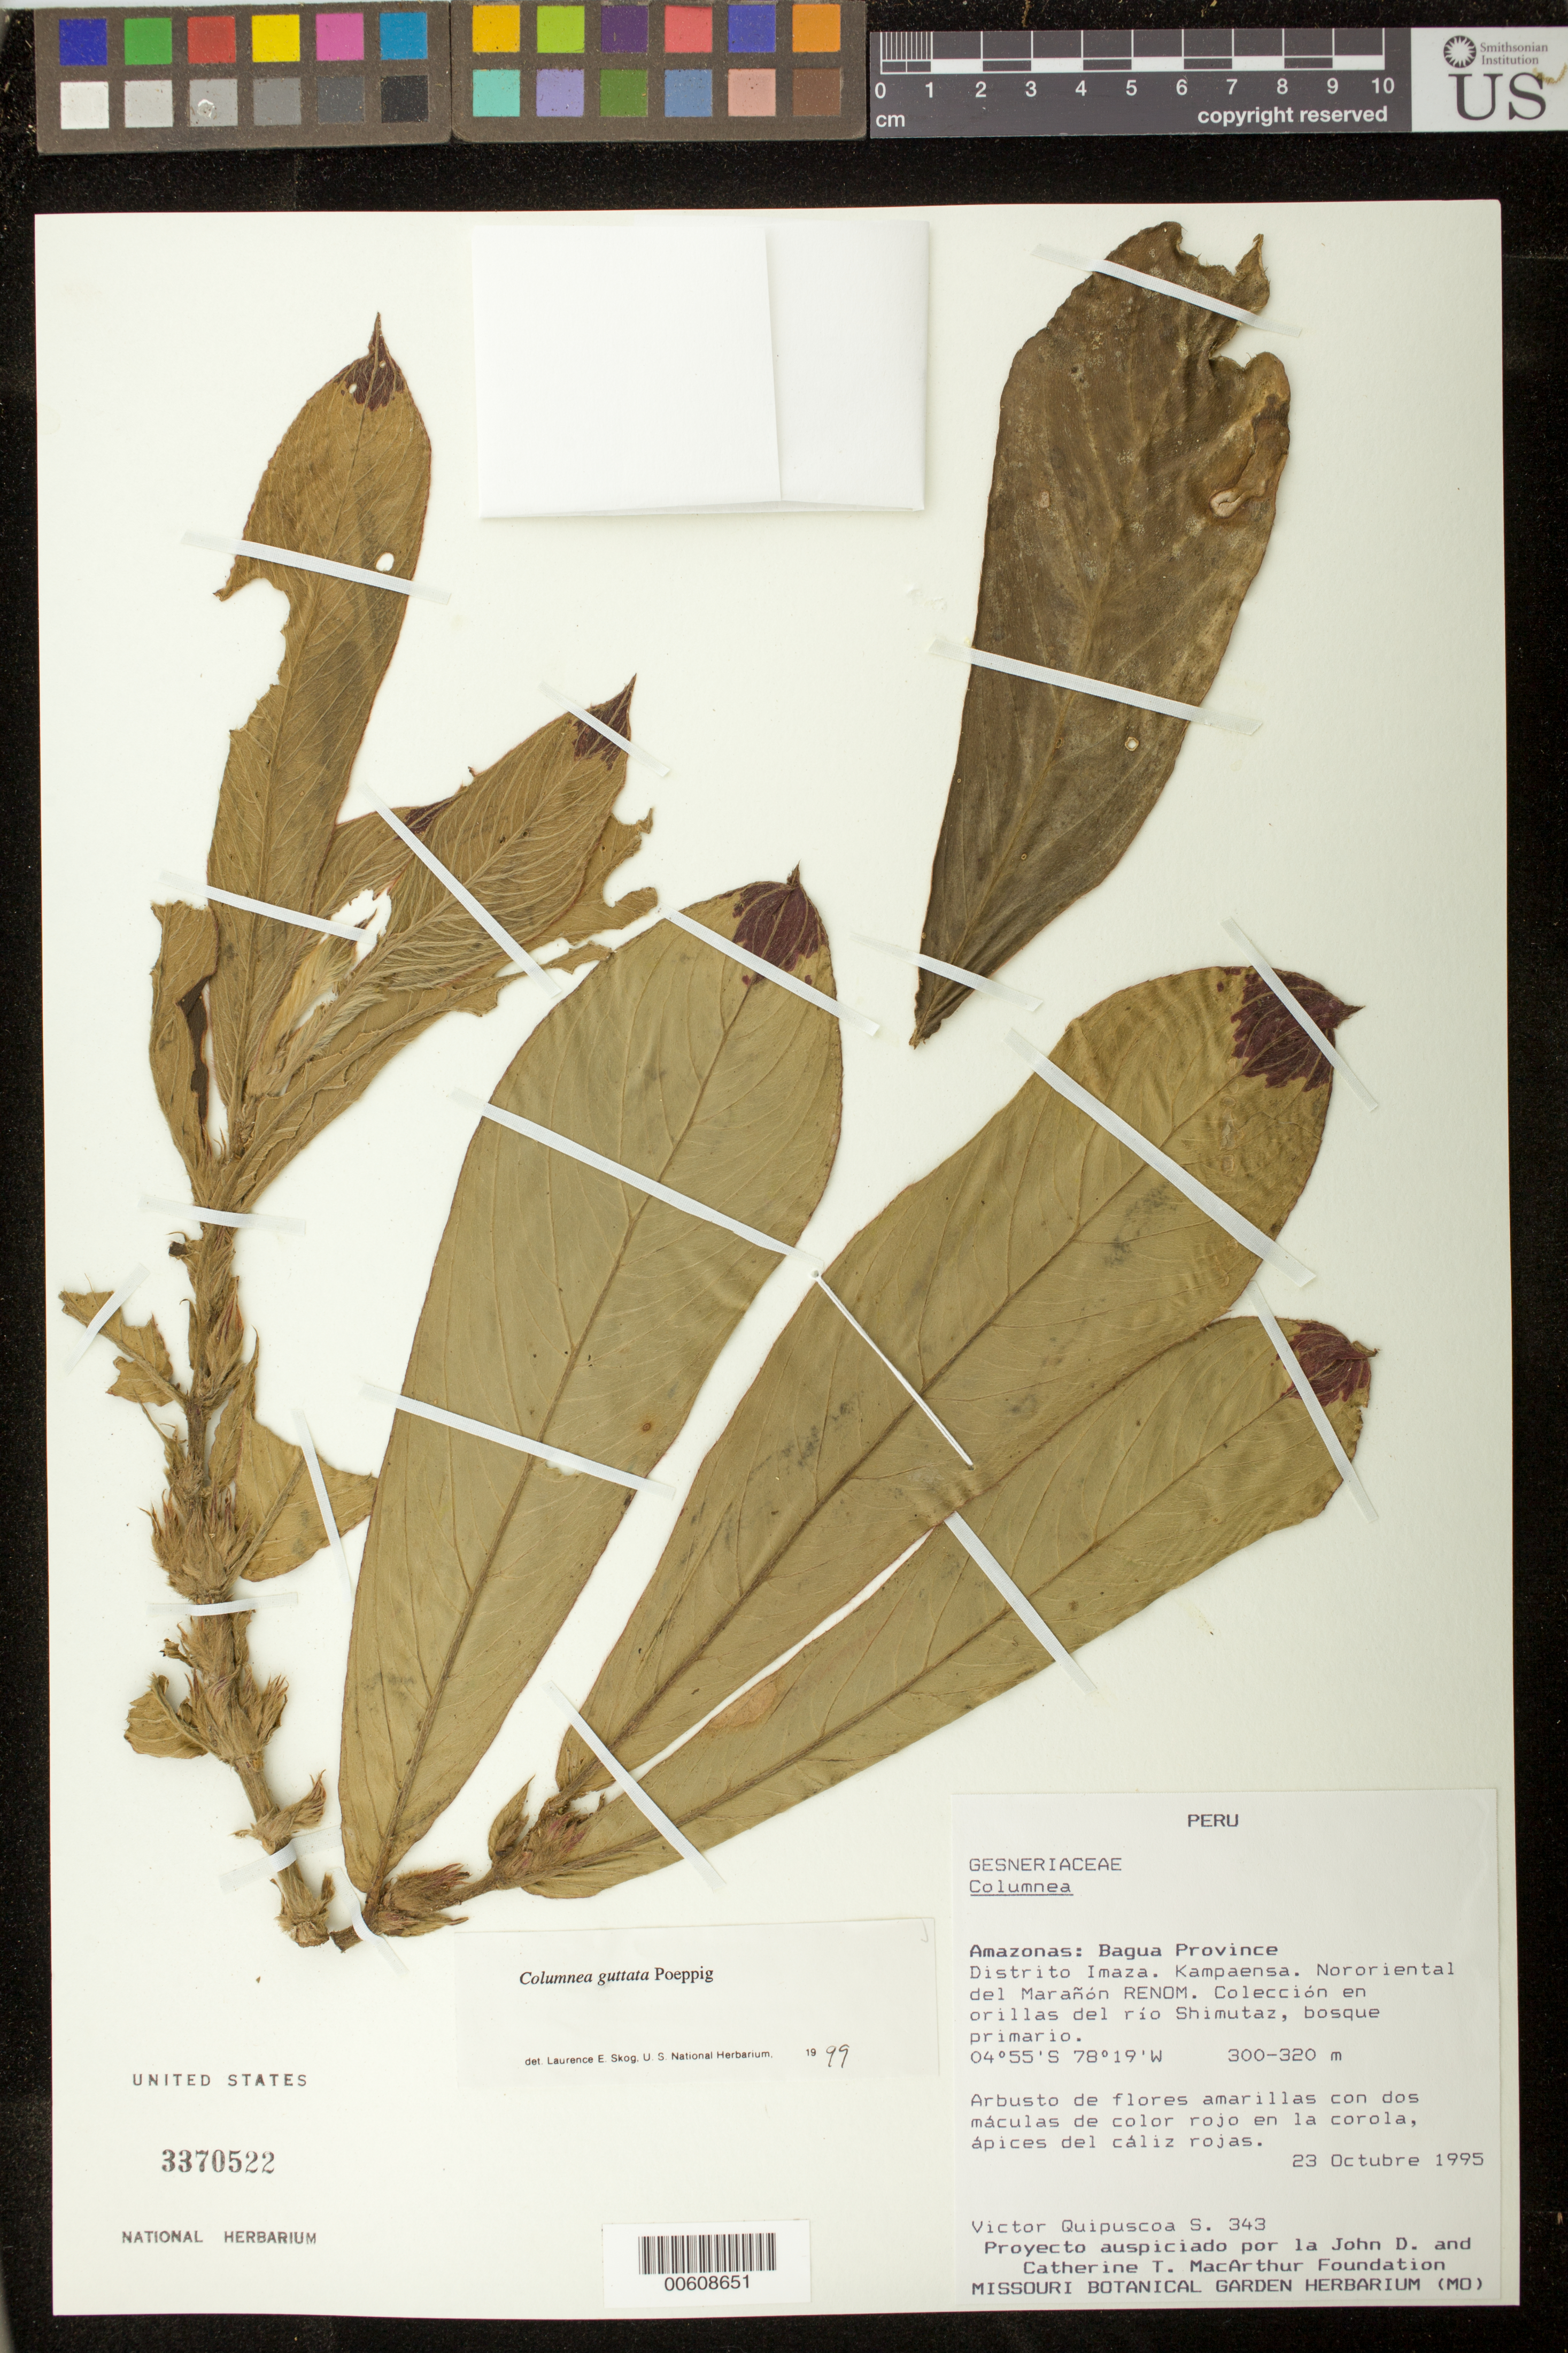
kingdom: Plantae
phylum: Tracheophyta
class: Magnoliopsida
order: Lamiales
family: Gesneriaceae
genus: Columnea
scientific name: Columnea guttata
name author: Poepp.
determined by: Skog, Laurence E.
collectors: V. Quipuscoa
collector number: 343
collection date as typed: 23 Oct 1995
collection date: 1995-10-23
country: Peru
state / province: Amazonas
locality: Prov. Bagua, dtto. Imaza. Kampaensa, nororiental del Marañón RENOM; colección en orillas del río Shimutaz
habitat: Bosque primario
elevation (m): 300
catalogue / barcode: US 3370522